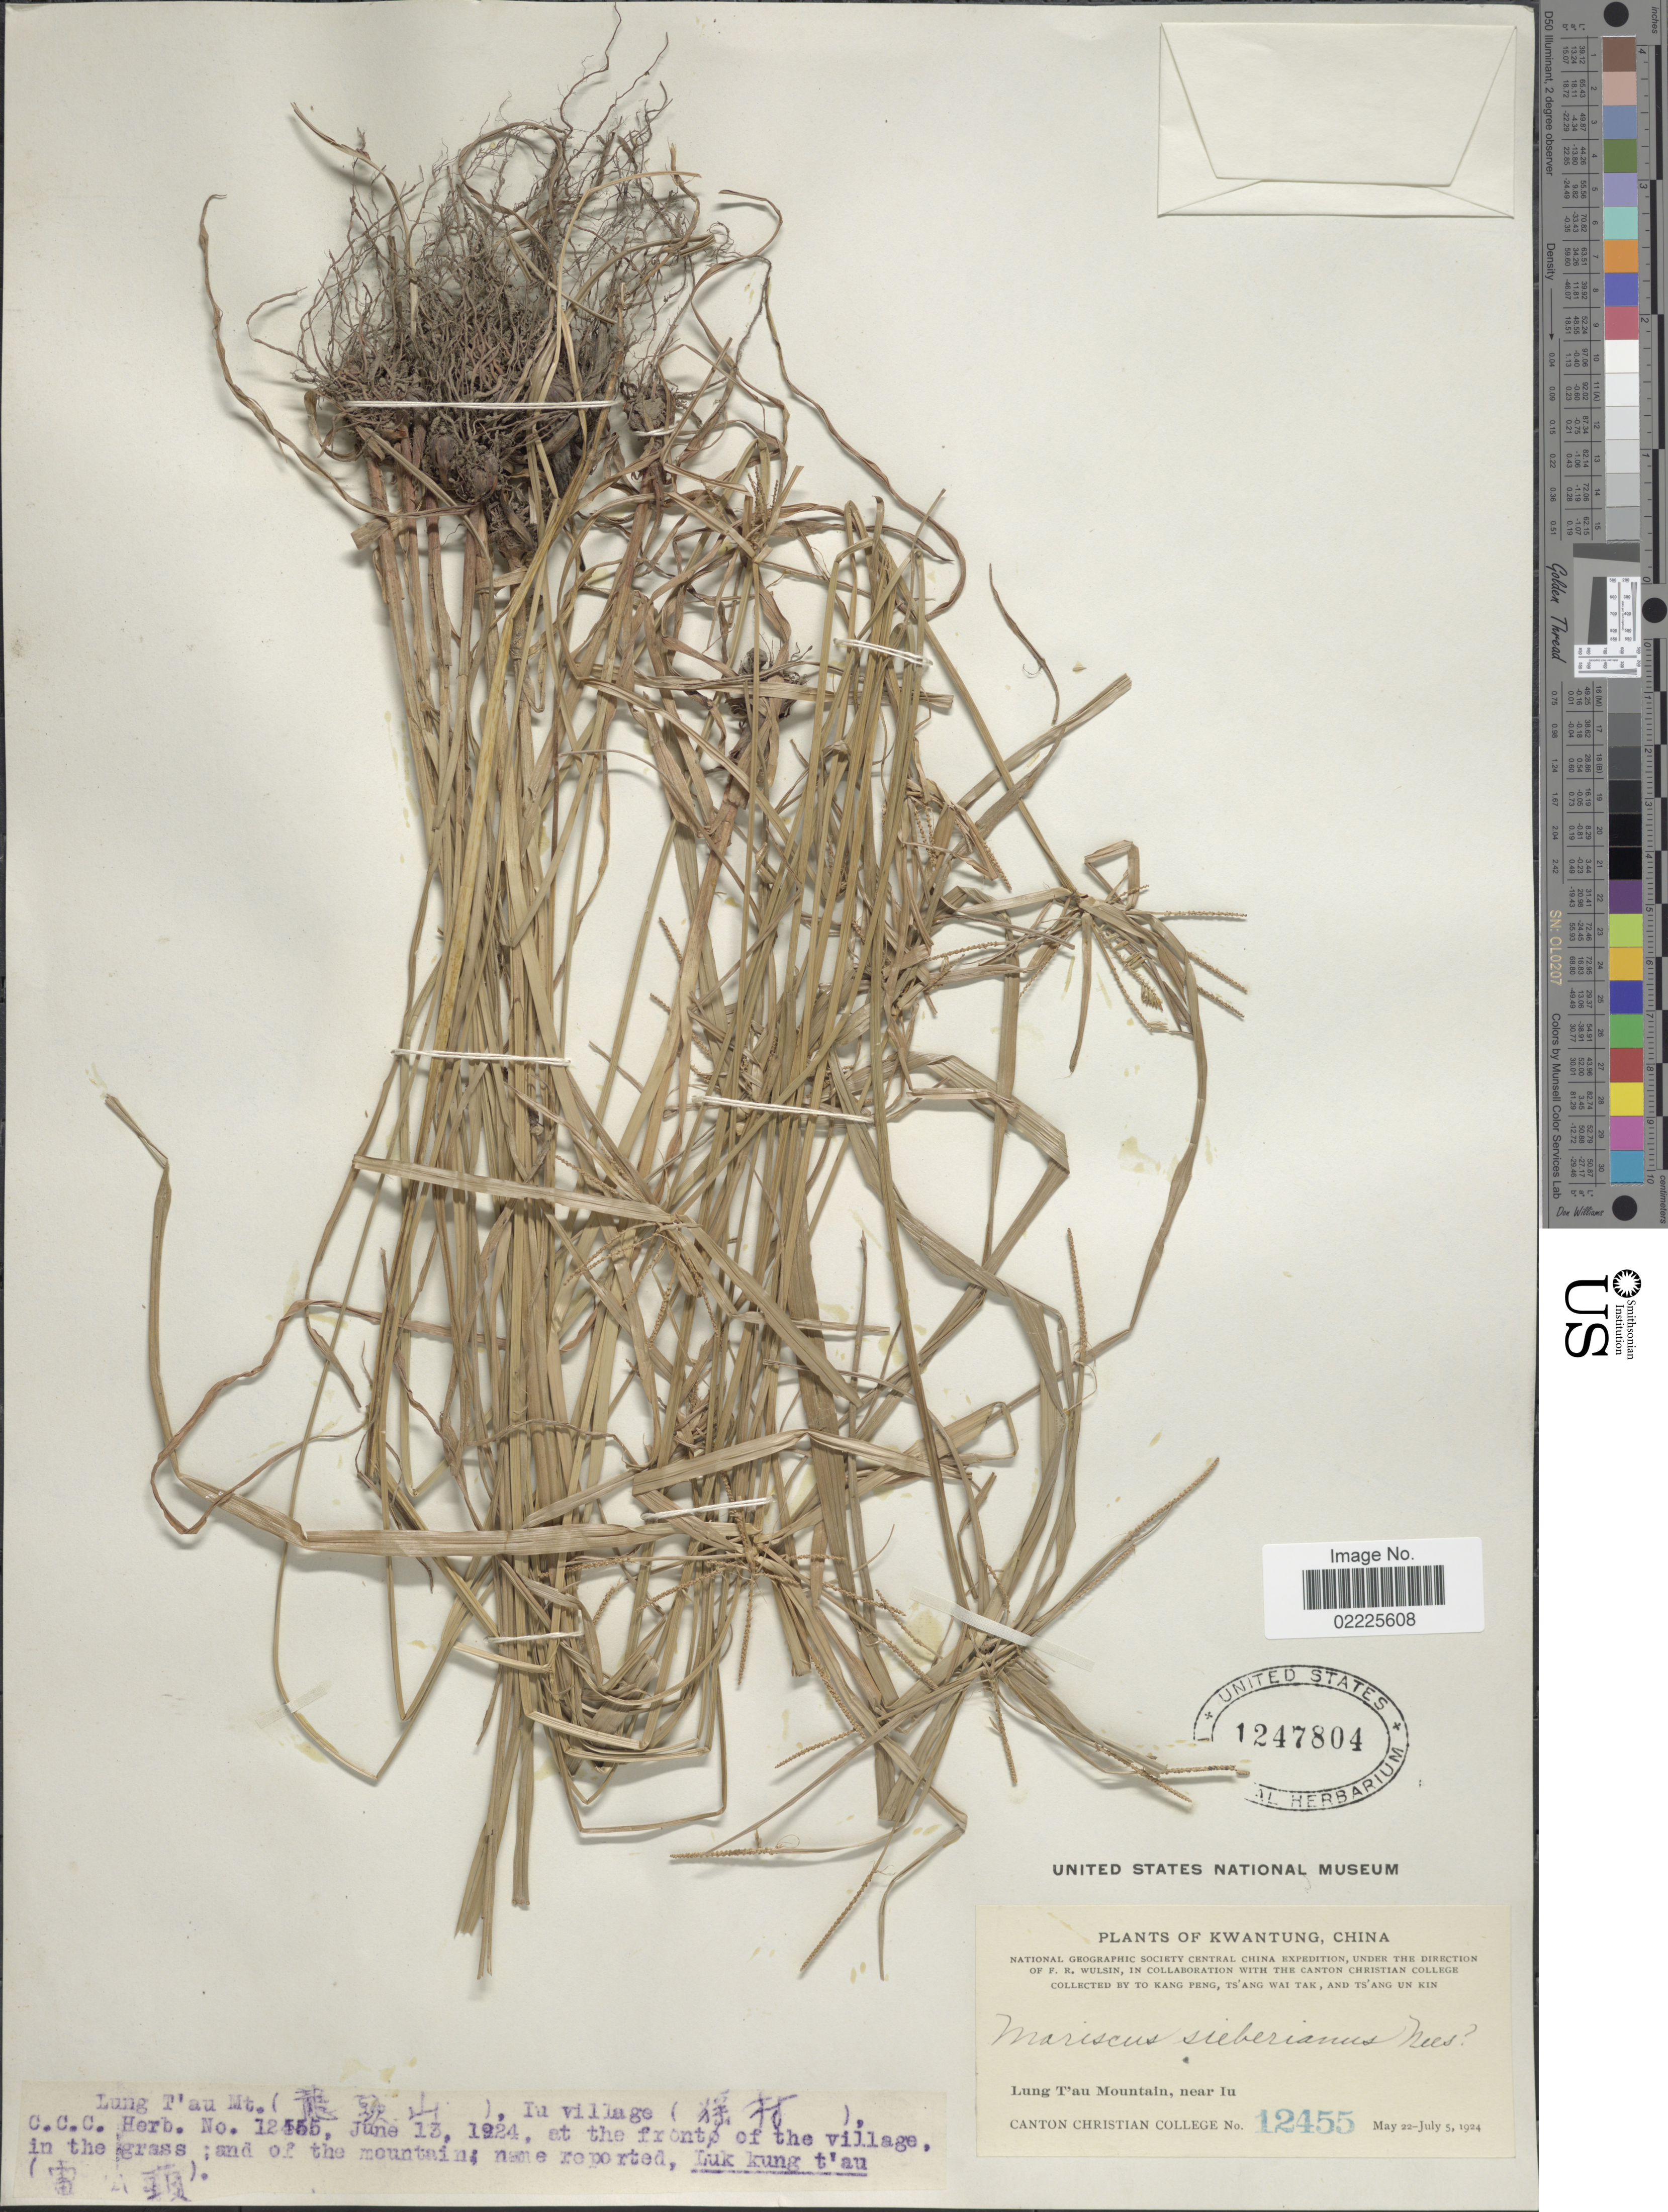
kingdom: Plantae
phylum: Tracheophyta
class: Liliopsida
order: Poales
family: Cyperaceae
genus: Cyperus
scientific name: Cyperus cyperoides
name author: (L.) Kuntze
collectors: Canton Christian College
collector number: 12455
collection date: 1924-06-13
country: China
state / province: Guangdong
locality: Kwangtung, Lung T'au Mountain, near Iu, at the front of the village, in the grass and of the mountain, Luk kung t'au.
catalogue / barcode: US 1247804